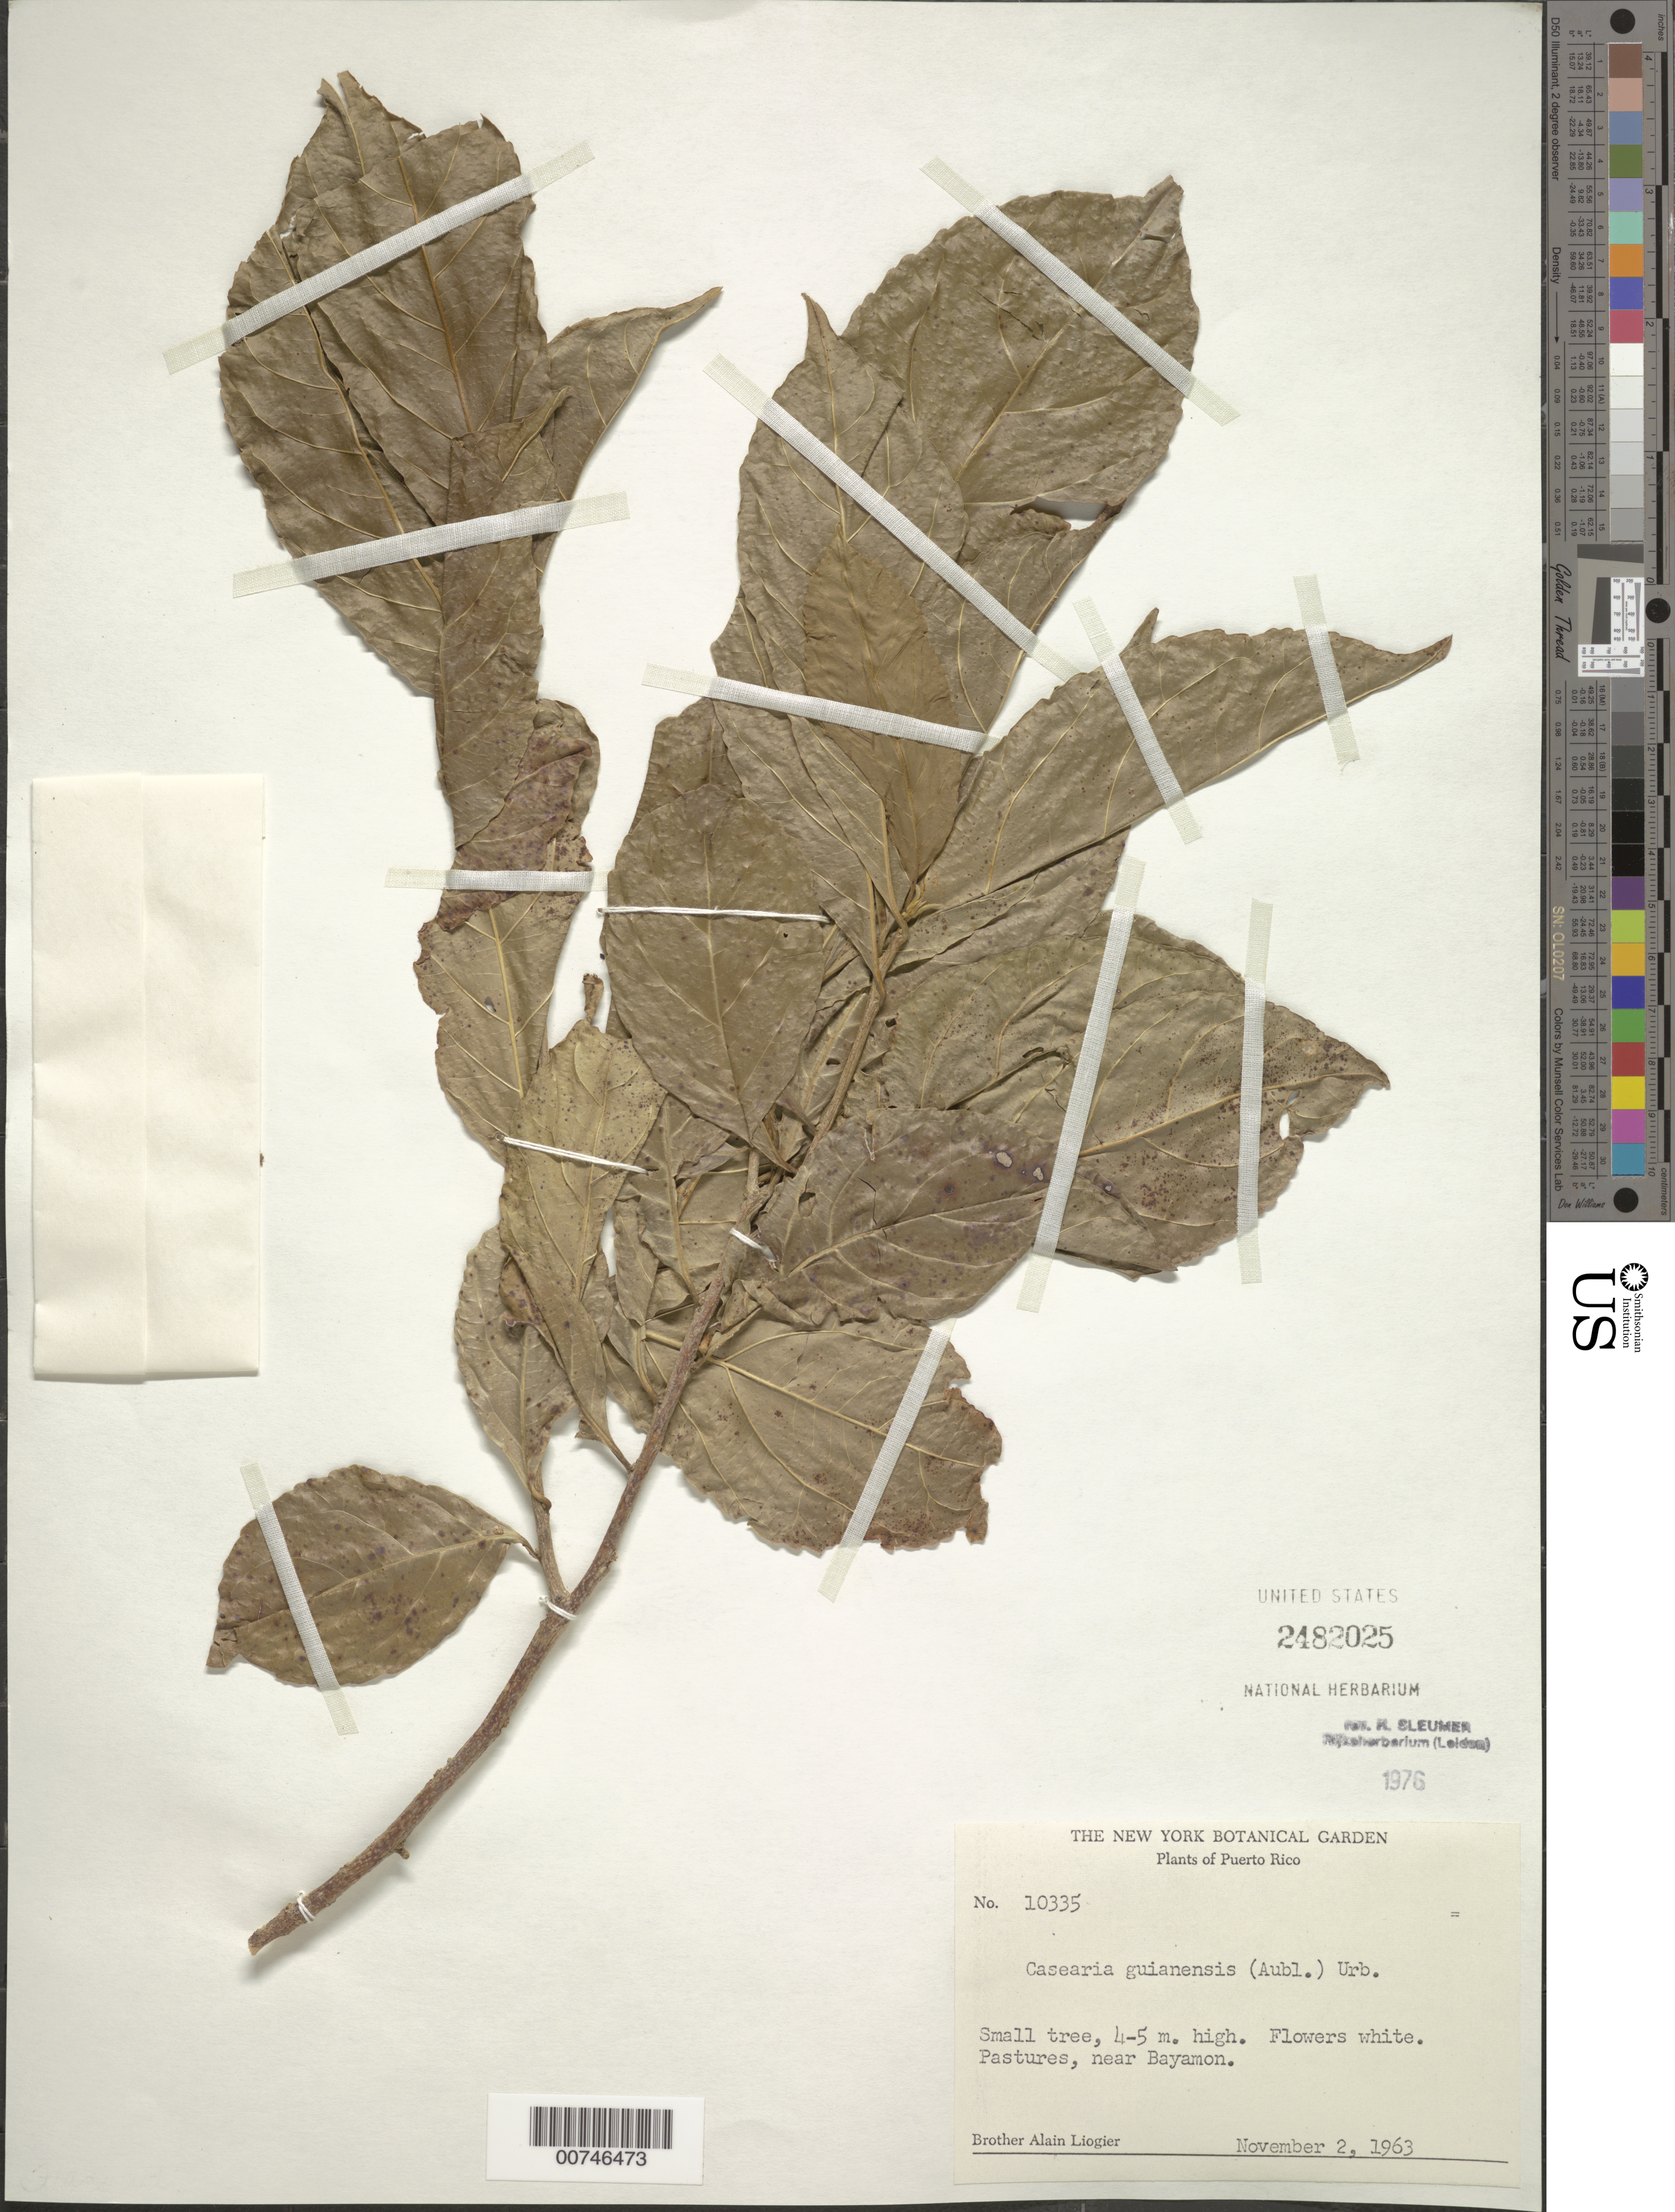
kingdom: Plantae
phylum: Tracheophyta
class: Magnoliopsida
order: Malpighiales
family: Salicaceae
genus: Casearia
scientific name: Casearia guianensis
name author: (Aubl.) Urb.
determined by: Sleumer, H. O.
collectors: A. H. Liogier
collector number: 10335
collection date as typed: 02 Nov 1963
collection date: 1963-11-02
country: Puerto Rico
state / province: Bayamón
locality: Near Bayamón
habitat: Pastures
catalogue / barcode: US 2482025